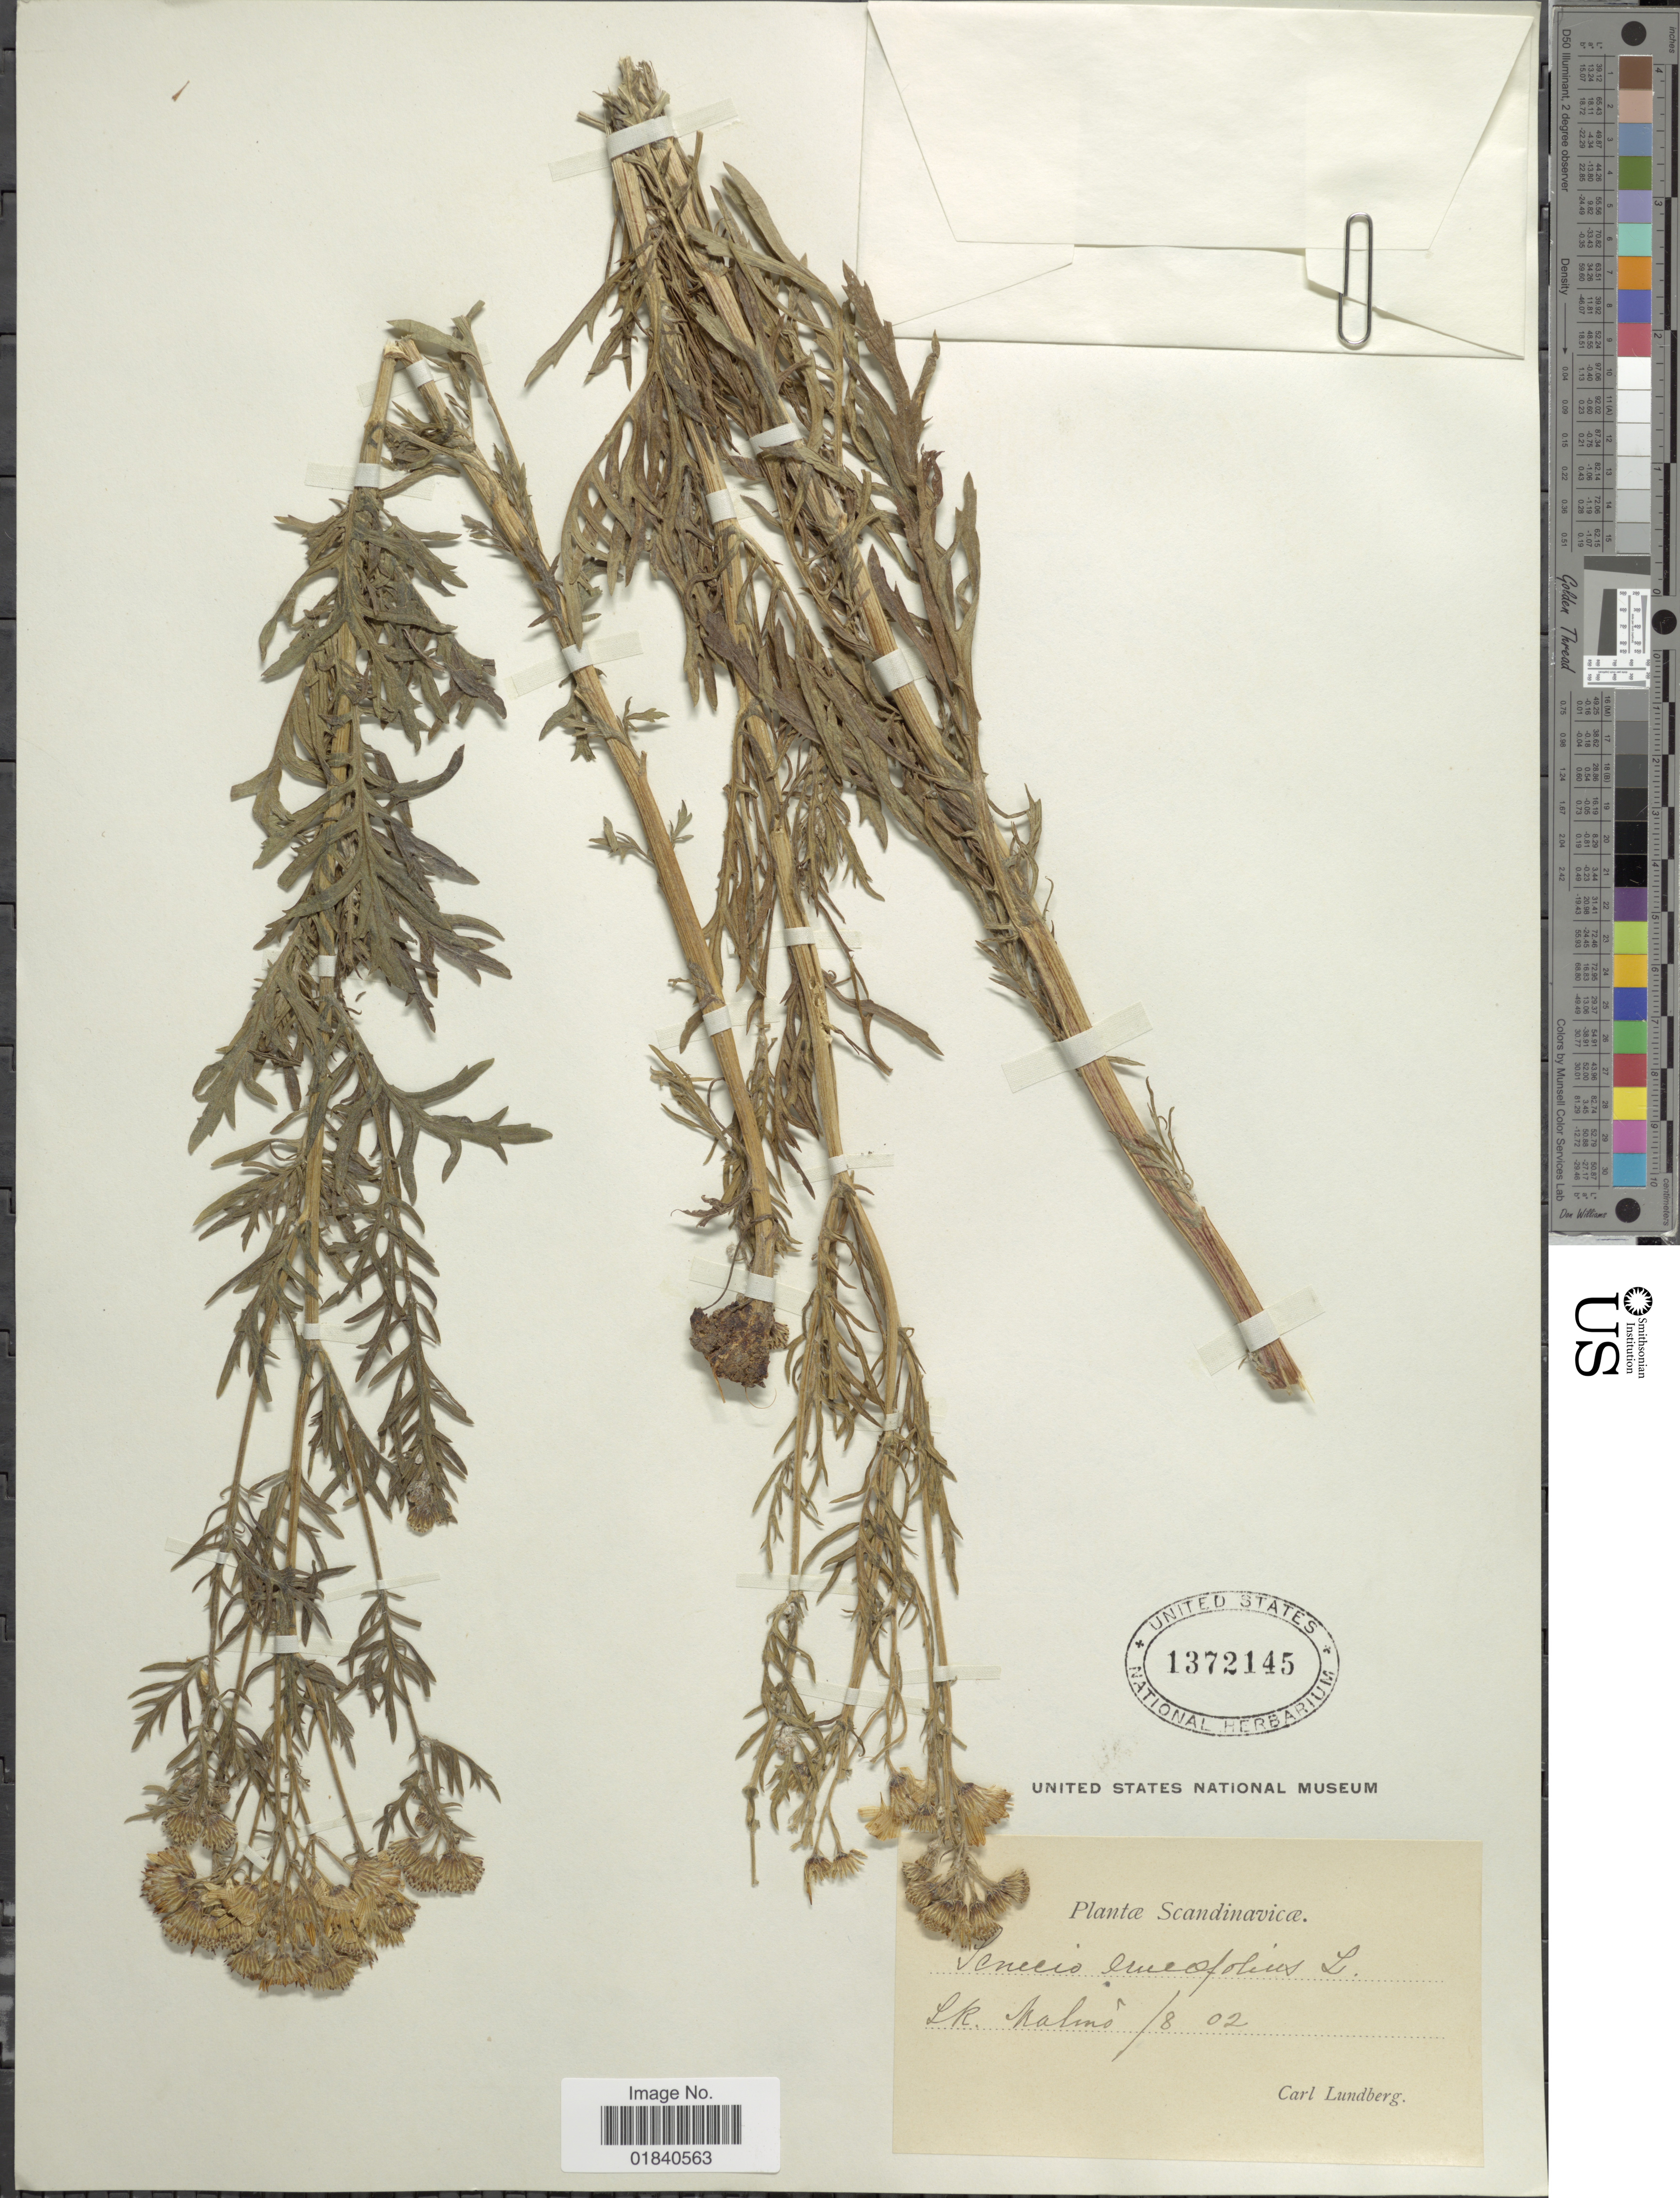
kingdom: Plantae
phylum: Tracheophyta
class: Magnoliopsida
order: Asterales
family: Asteraceae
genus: Jacobaea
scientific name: Jacobaea erucifolia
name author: (L.) G. Gaertn. et al.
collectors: C. Lundberg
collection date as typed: Transcribed d/m/y: /8/2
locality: Lk. Malino. Scandinavicae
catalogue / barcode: US 1372145